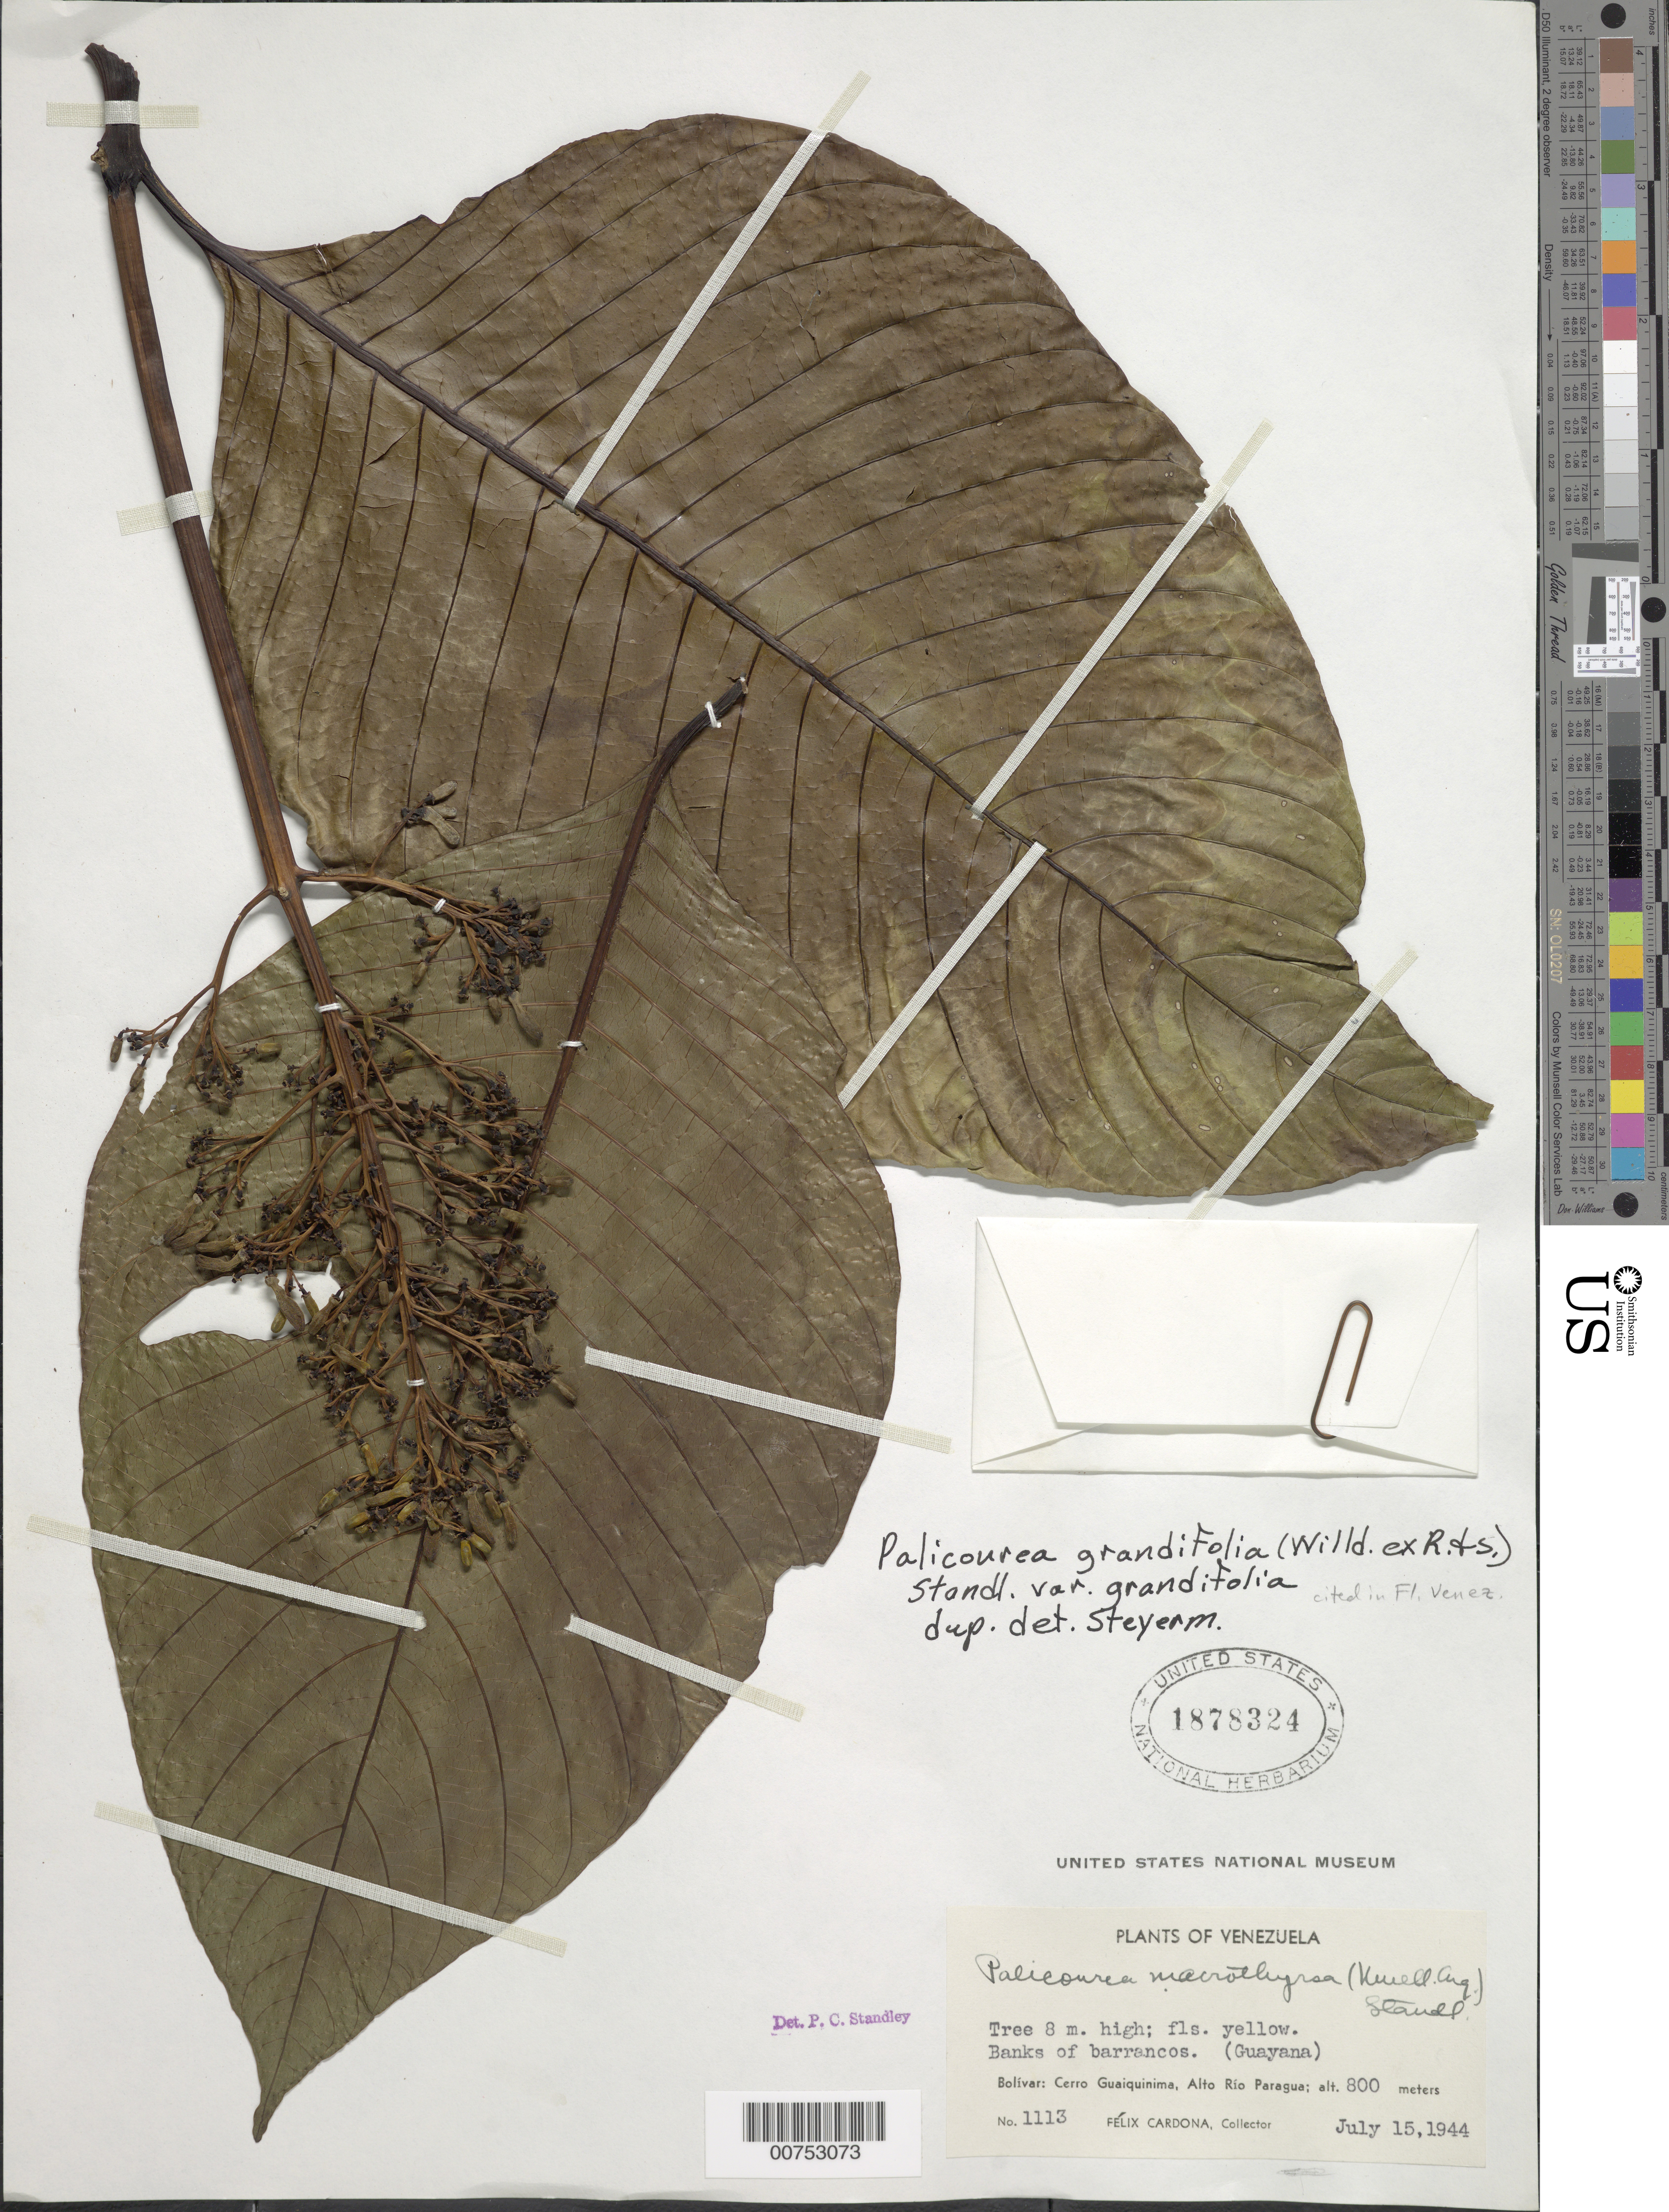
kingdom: Plantae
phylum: Tracheophyta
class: Magnoliopsida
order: Gentianales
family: Rubiaceae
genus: Palicourea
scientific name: Palicourea grandifolia var. grandifolia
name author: (Willd. ex Roem. & Schult.) Standl.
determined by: Steyermark, Julian A., (VEN)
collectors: F. Cardona Puig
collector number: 1113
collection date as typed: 15-Jul-44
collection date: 1944-07-15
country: Venezuela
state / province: Bolívar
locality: Alto Río Paragua, Cerro Guaiquinima (Guayana)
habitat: Banks of barrancos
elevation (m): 800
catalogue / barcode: US 1878324